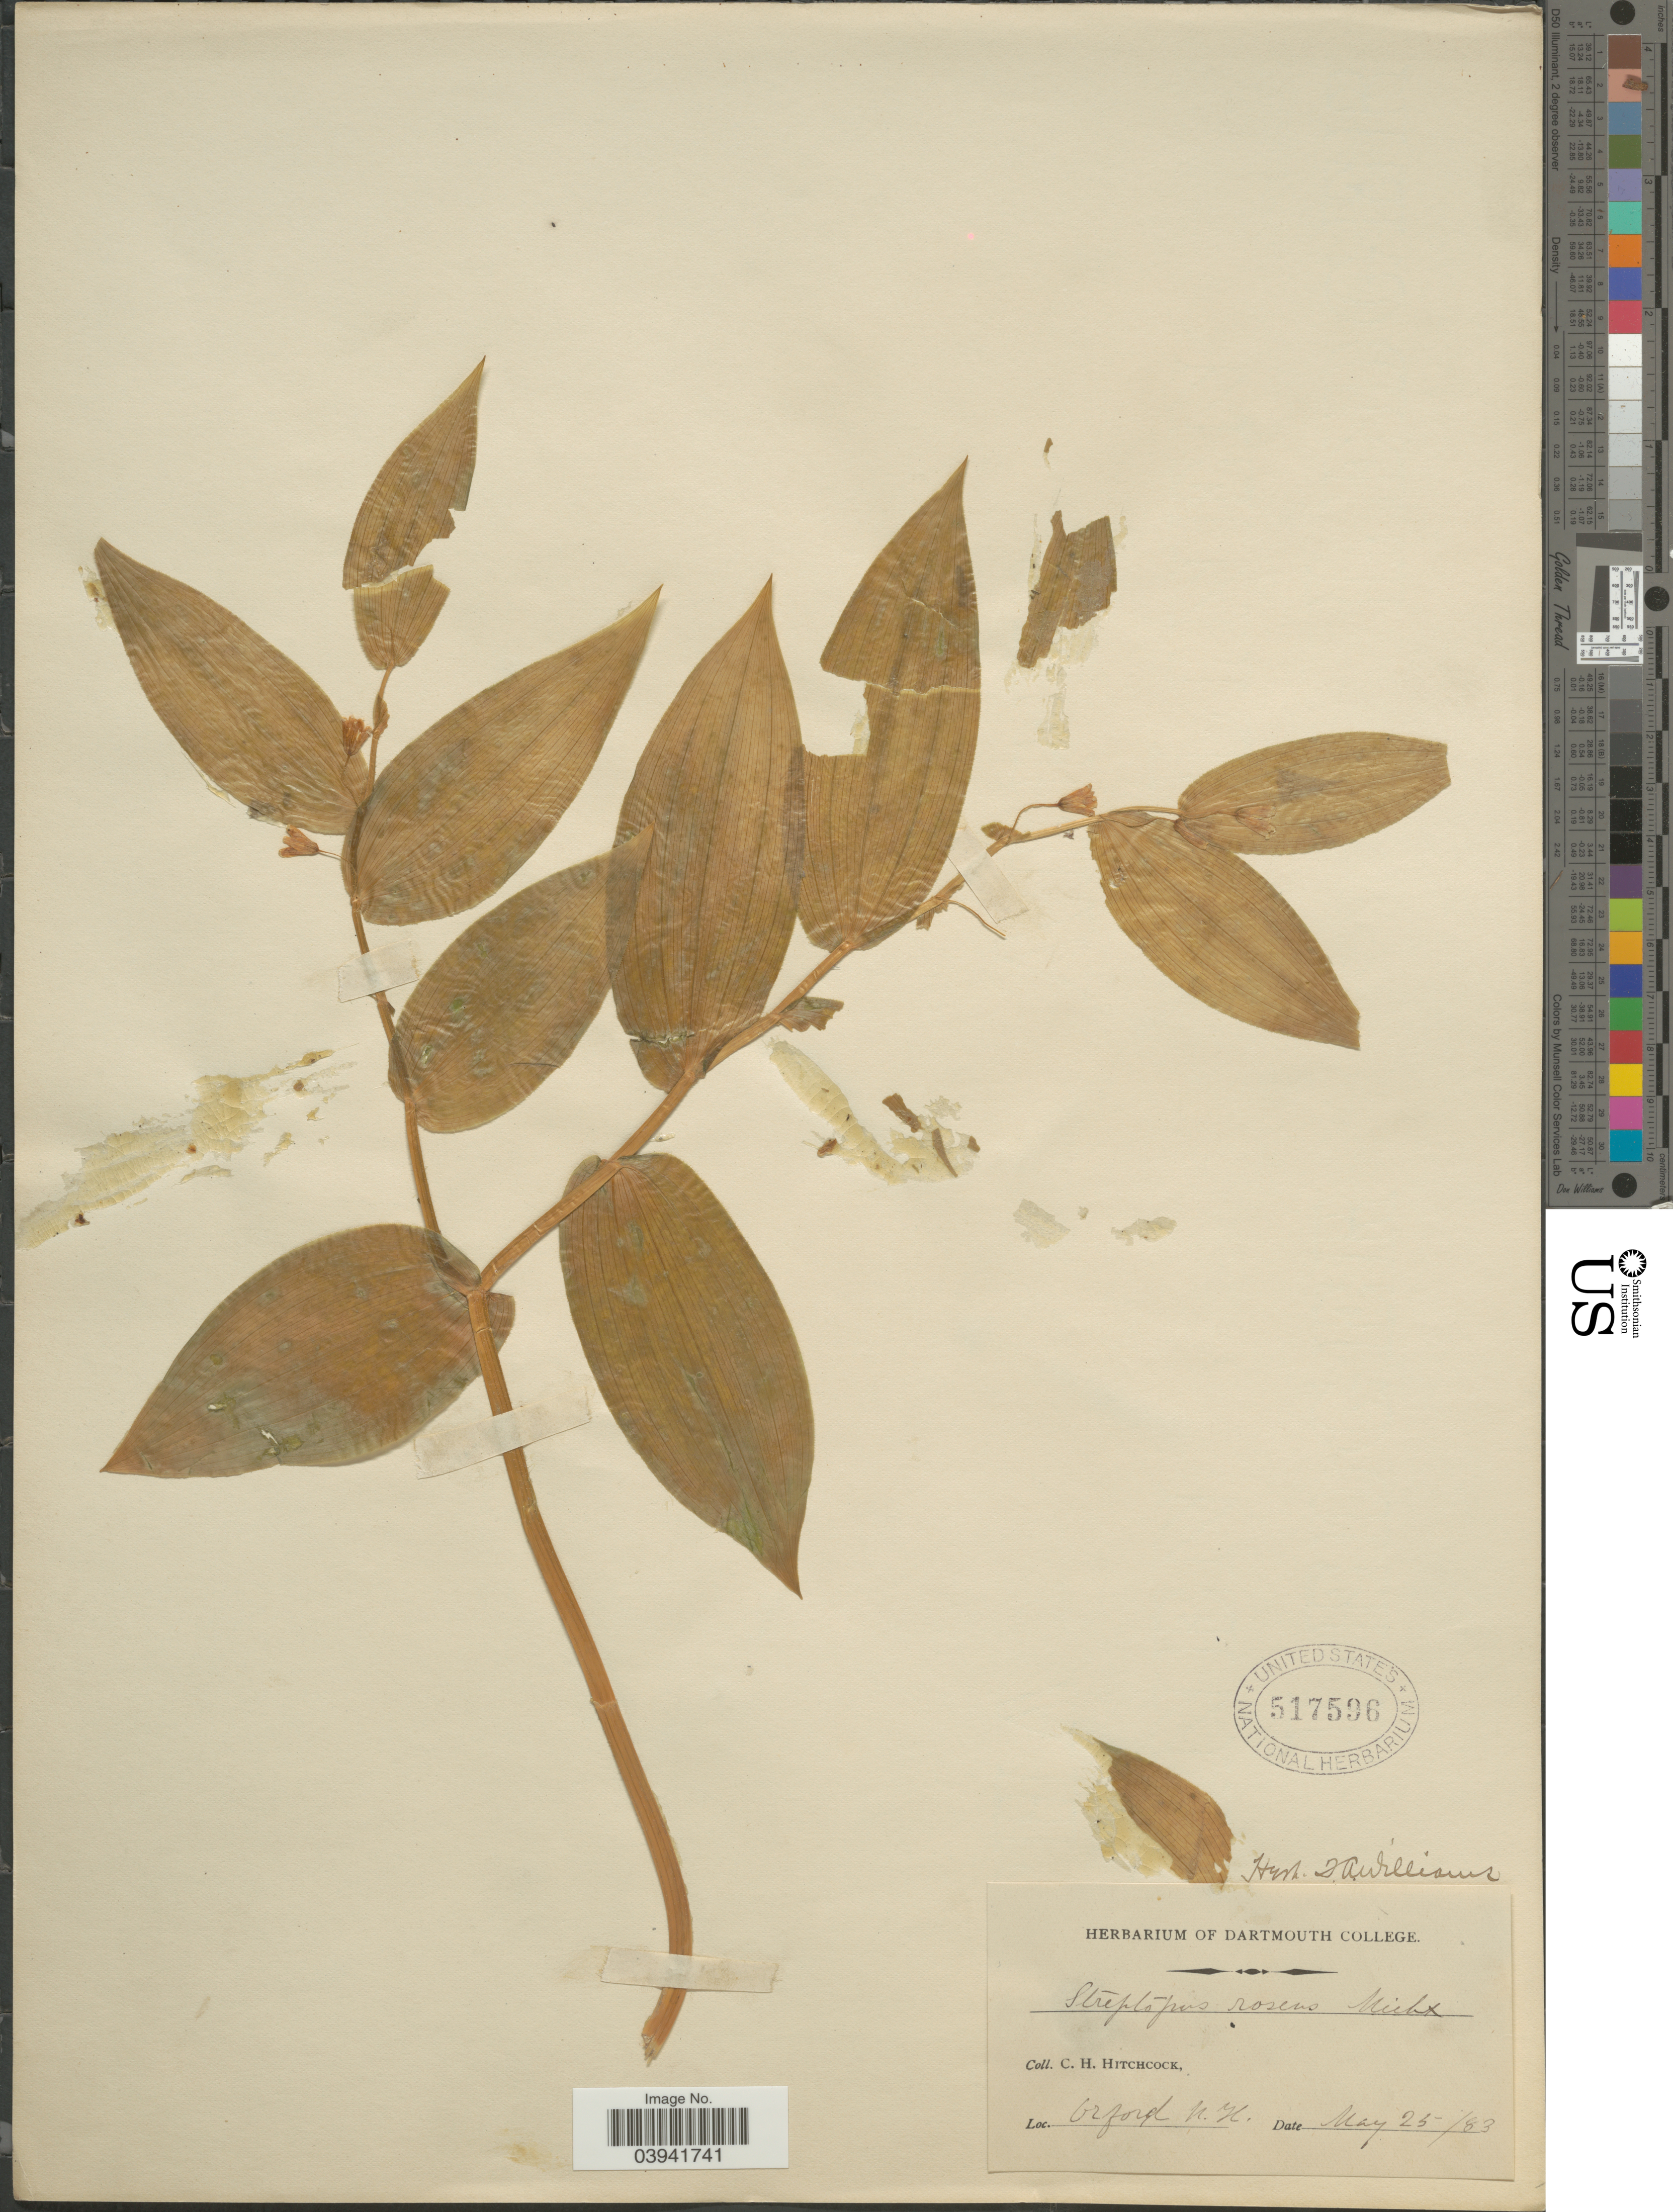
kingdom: Plantae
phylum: Tracheophyta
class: Liliopsida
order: Liliales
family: Liliaceae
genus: Streptopus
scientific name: Streptopus roseus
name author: Michx.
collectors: C. Hitchcock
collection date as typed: Transcribed d/m/y: 25/5/83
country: United States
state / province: New Hampshire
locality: Oxford.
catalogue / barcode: US 517596